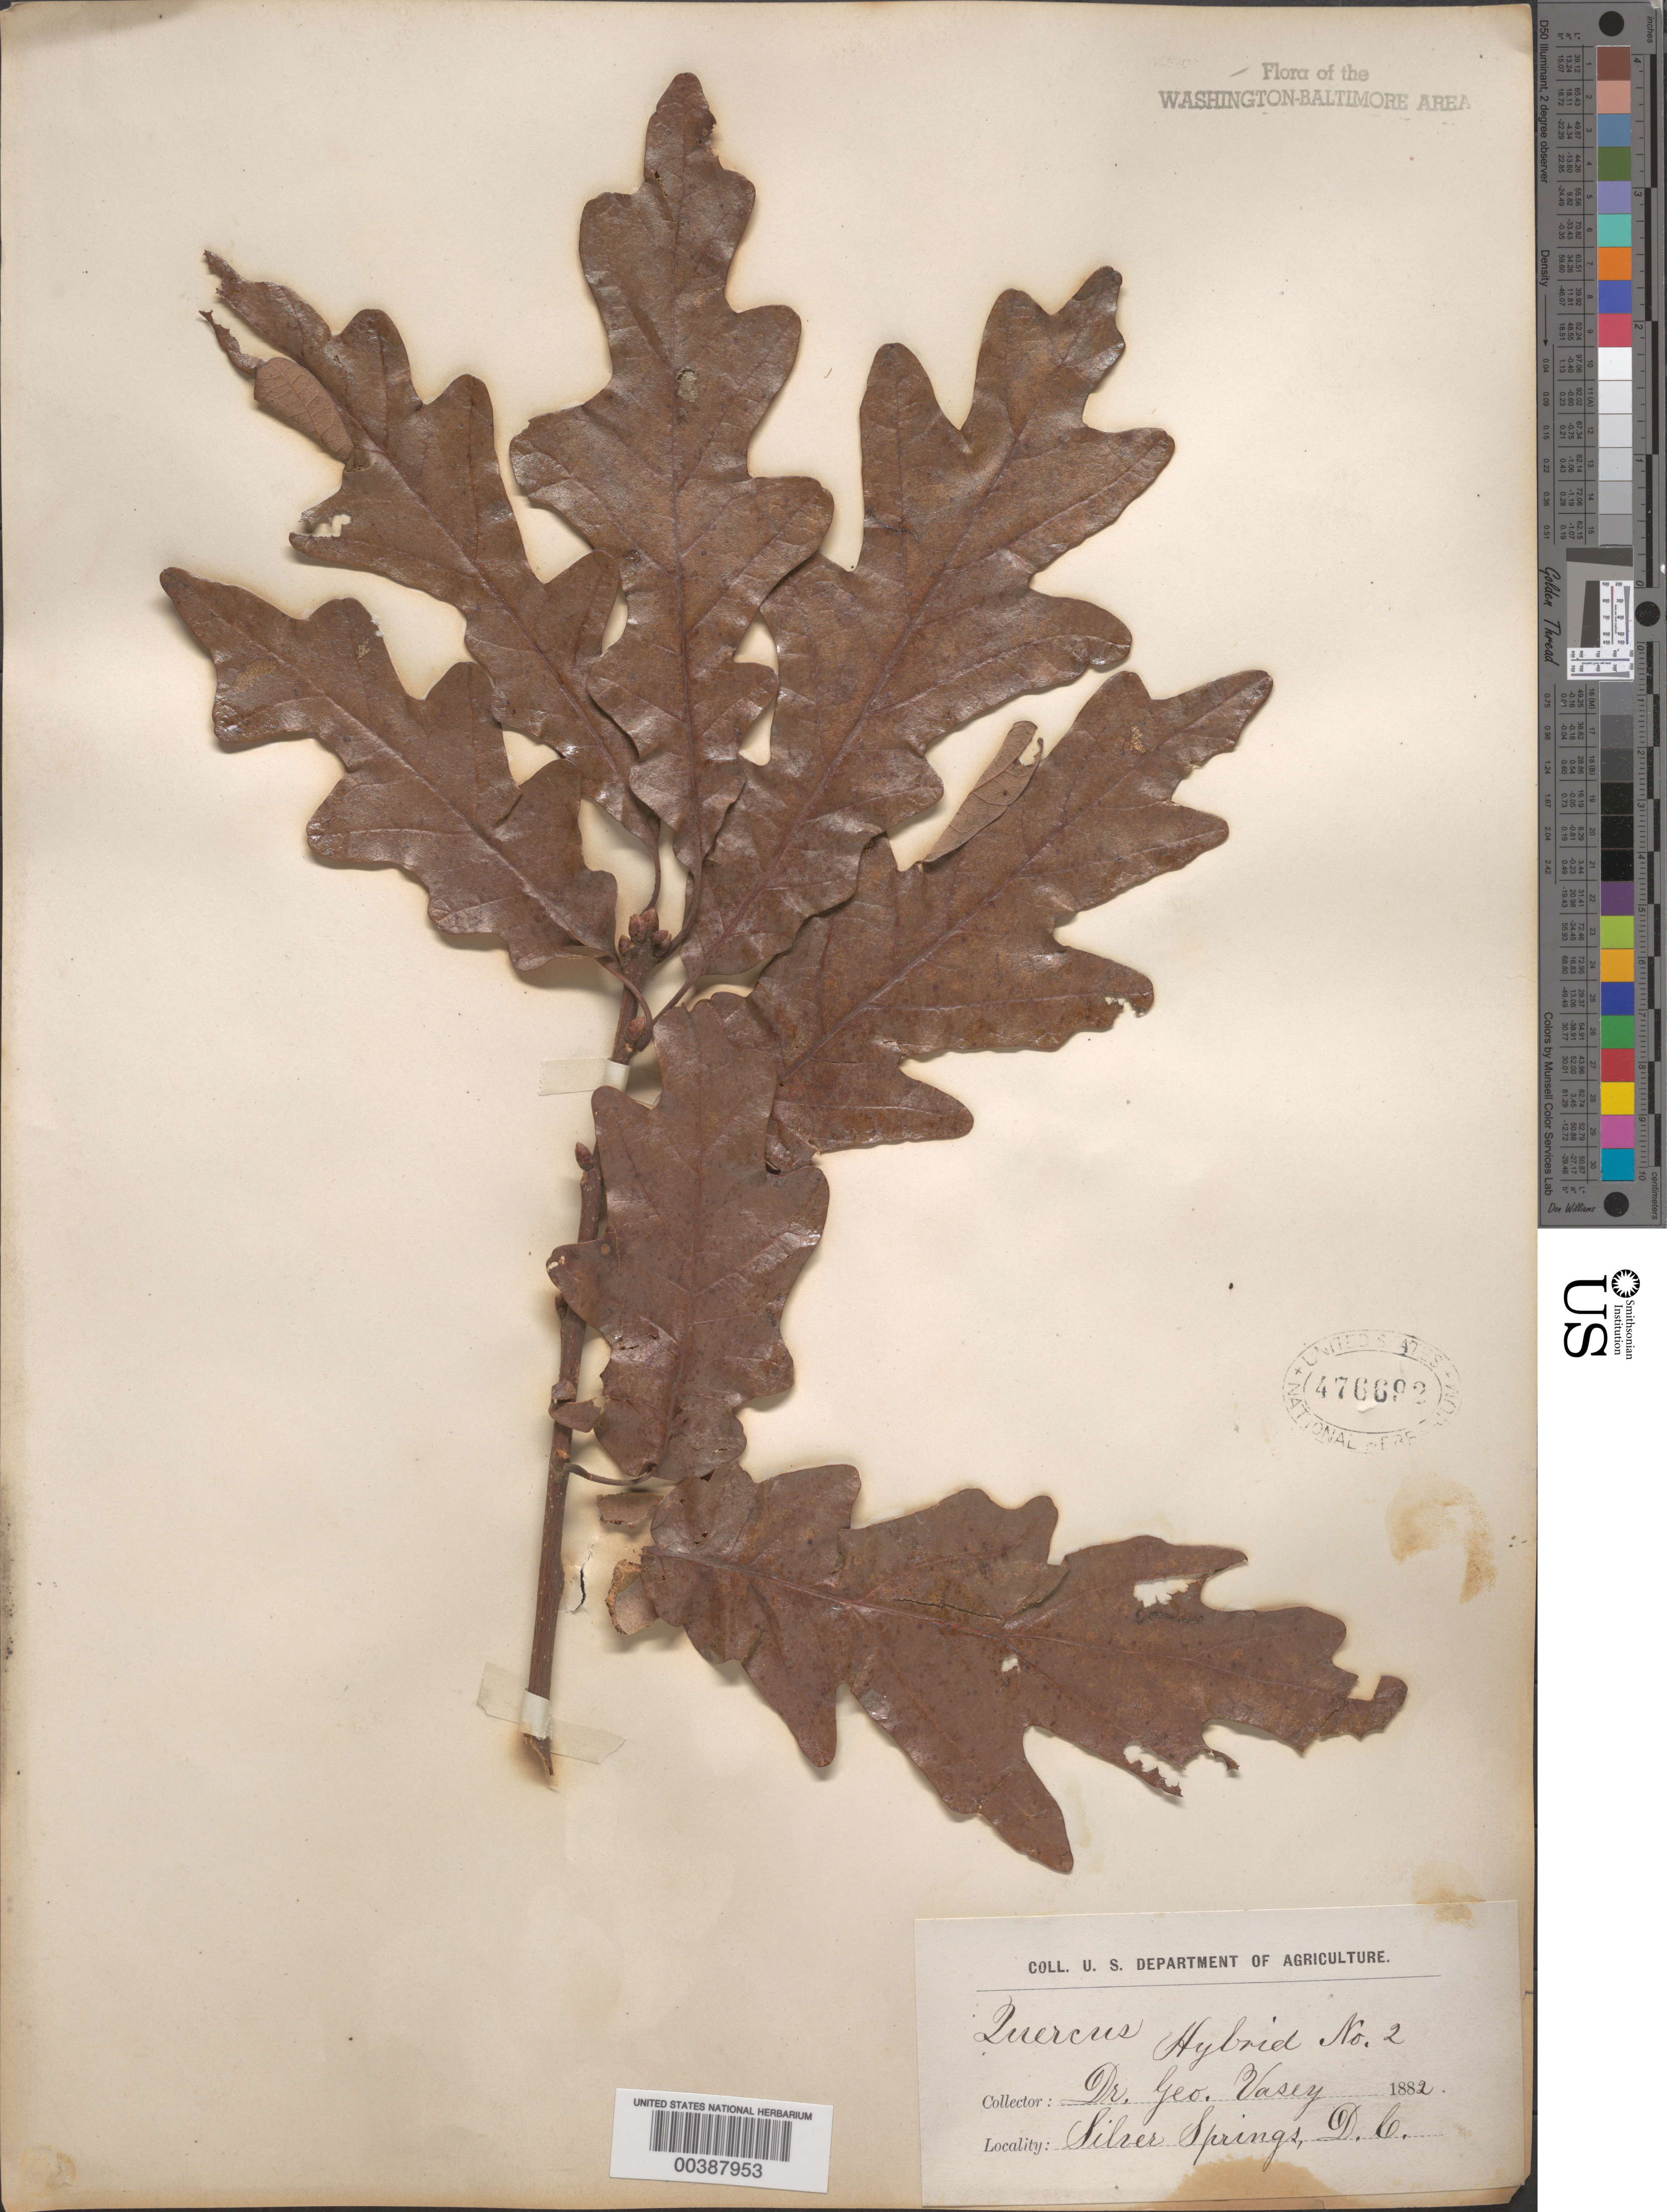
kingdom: Plantae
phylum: Tracheophyta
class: Magnoliopsida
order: Fagales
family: Fagaceae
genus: Quercus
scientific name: Quercus sp.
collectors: G. Vasey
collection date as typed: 1882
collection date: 1882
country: United States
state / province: Maryland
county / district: Montgomery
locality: Silver Spring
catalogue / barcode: US 476692